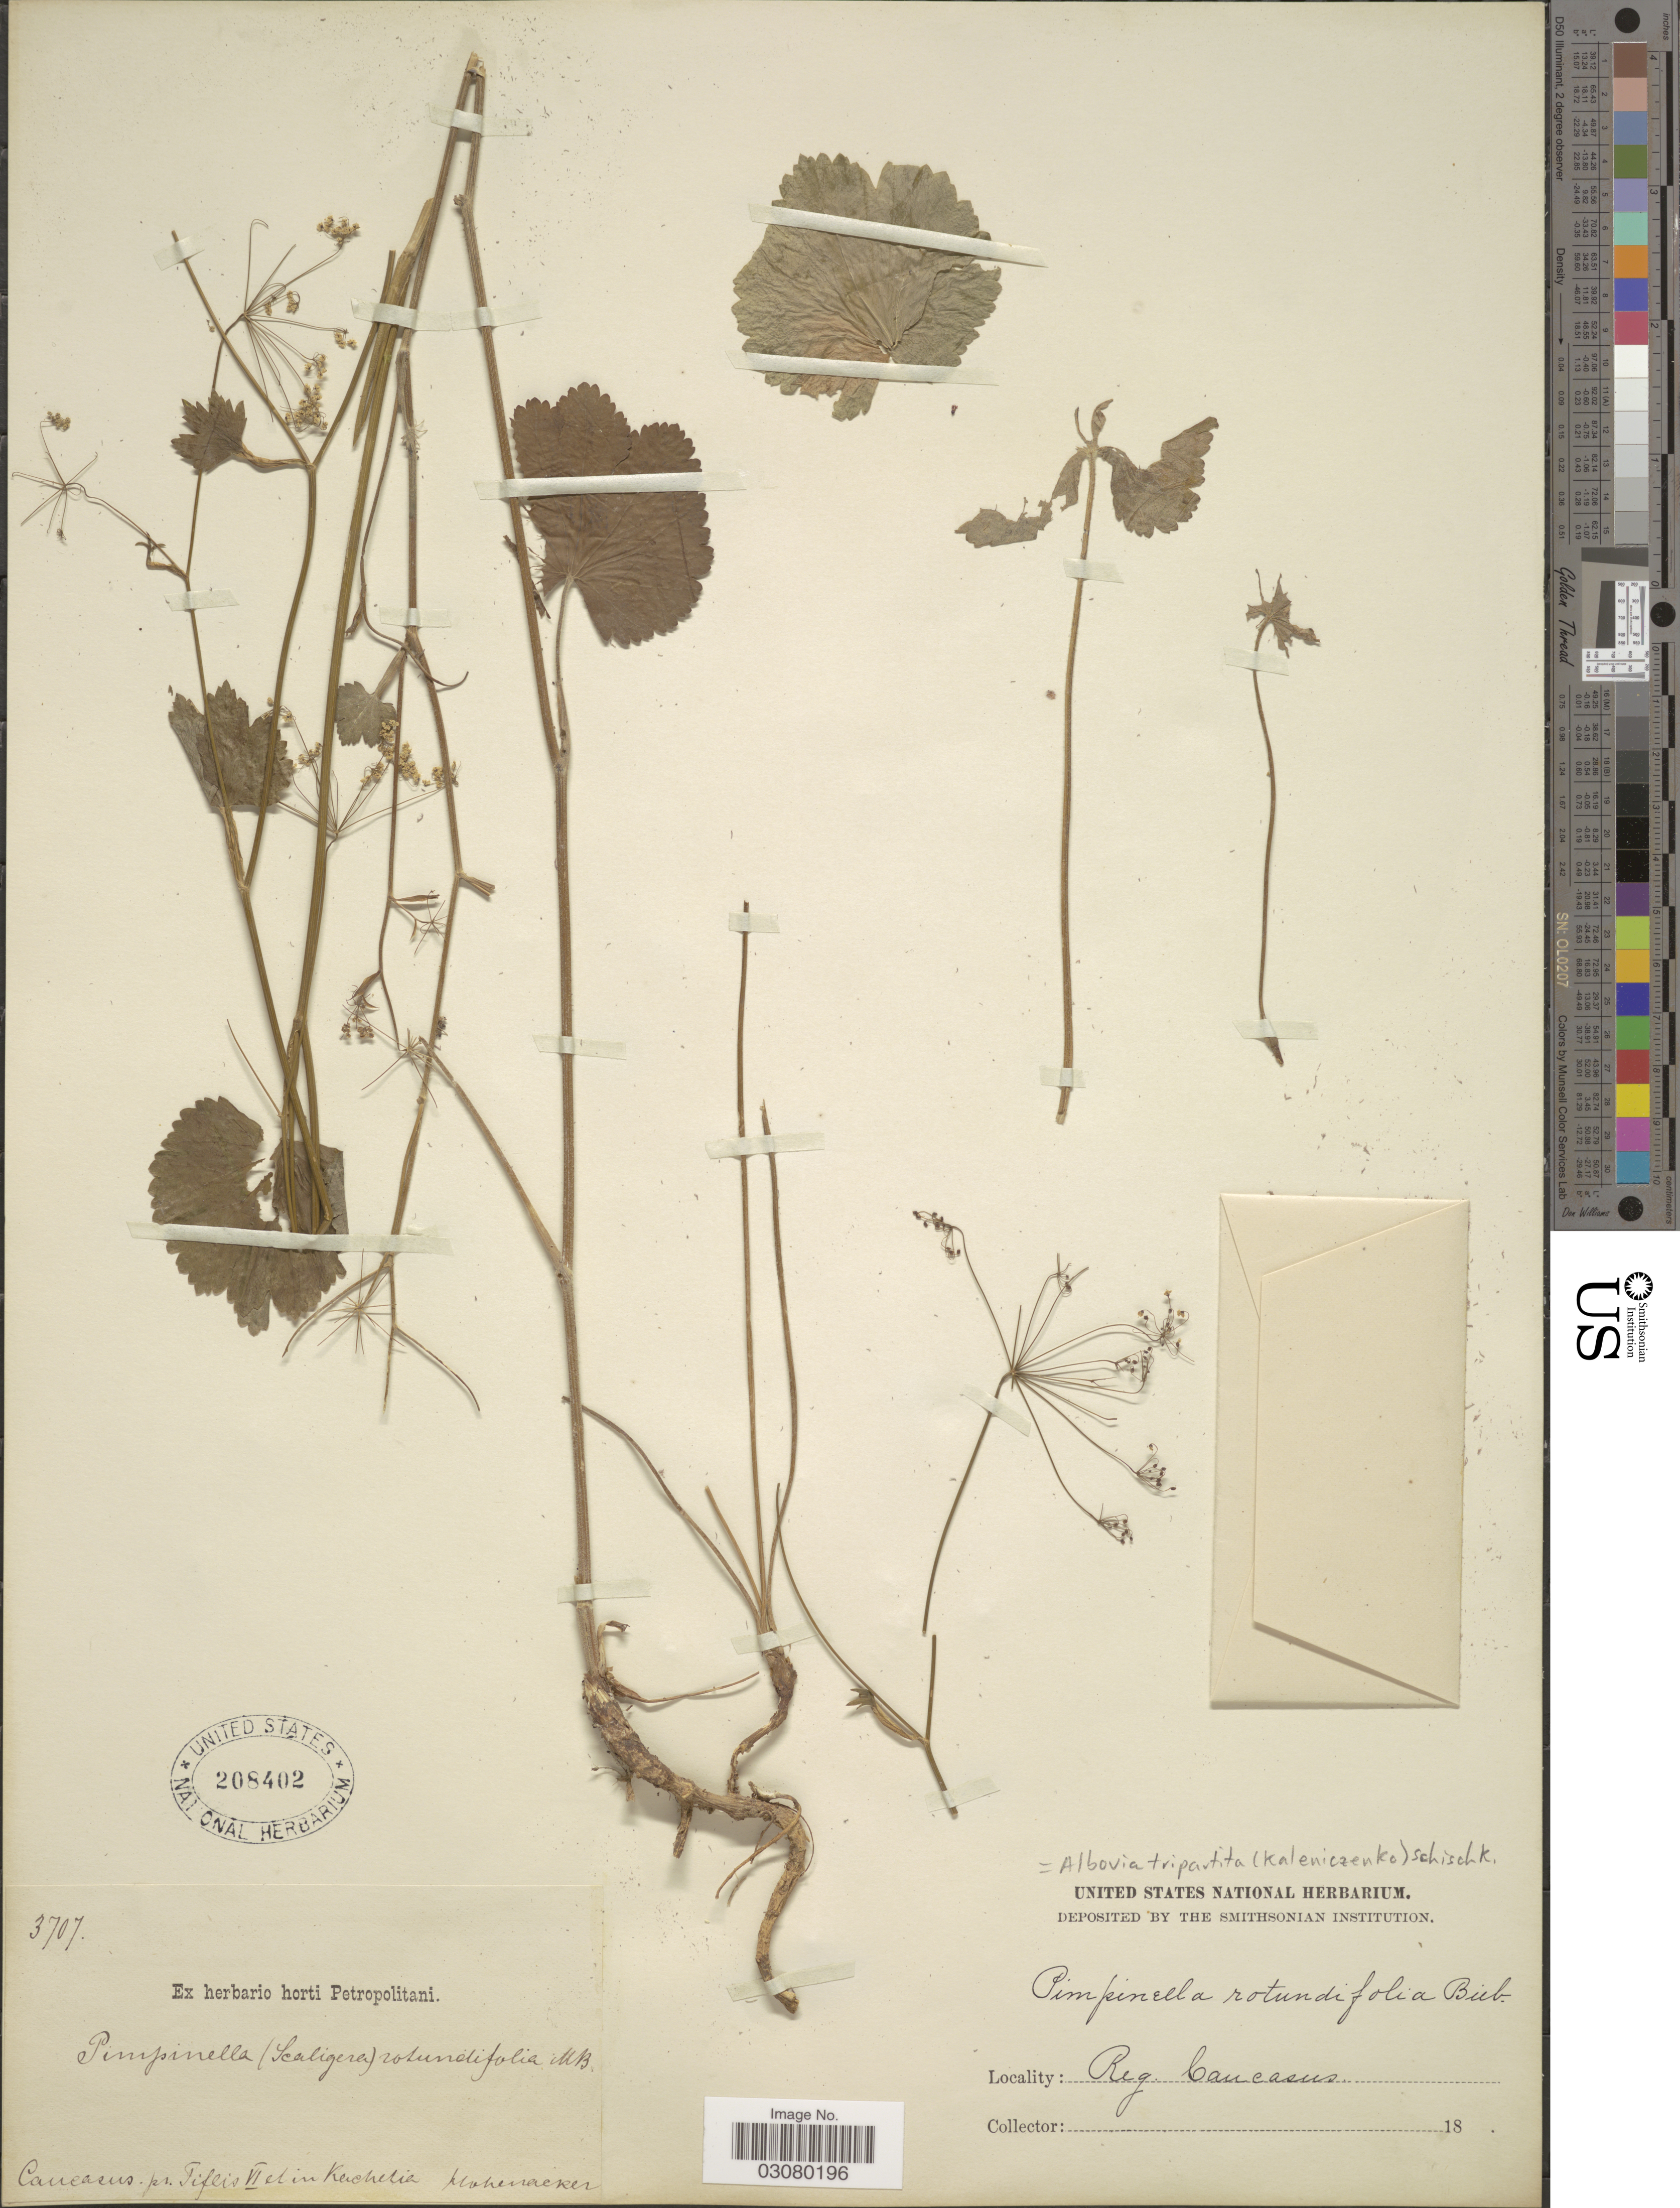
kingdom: Plantae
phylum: Tracheophyta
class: Magnoliopsida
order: Apiales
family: Apiaceae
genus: Albovia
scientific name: Albovia tripartita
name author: Schischk.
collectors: Hohenacker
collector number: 3707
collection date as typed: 18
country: Georgia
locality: Caucasus pr. Tiflis VI et in Kachelia. [interpreted]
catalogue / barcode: US 208402